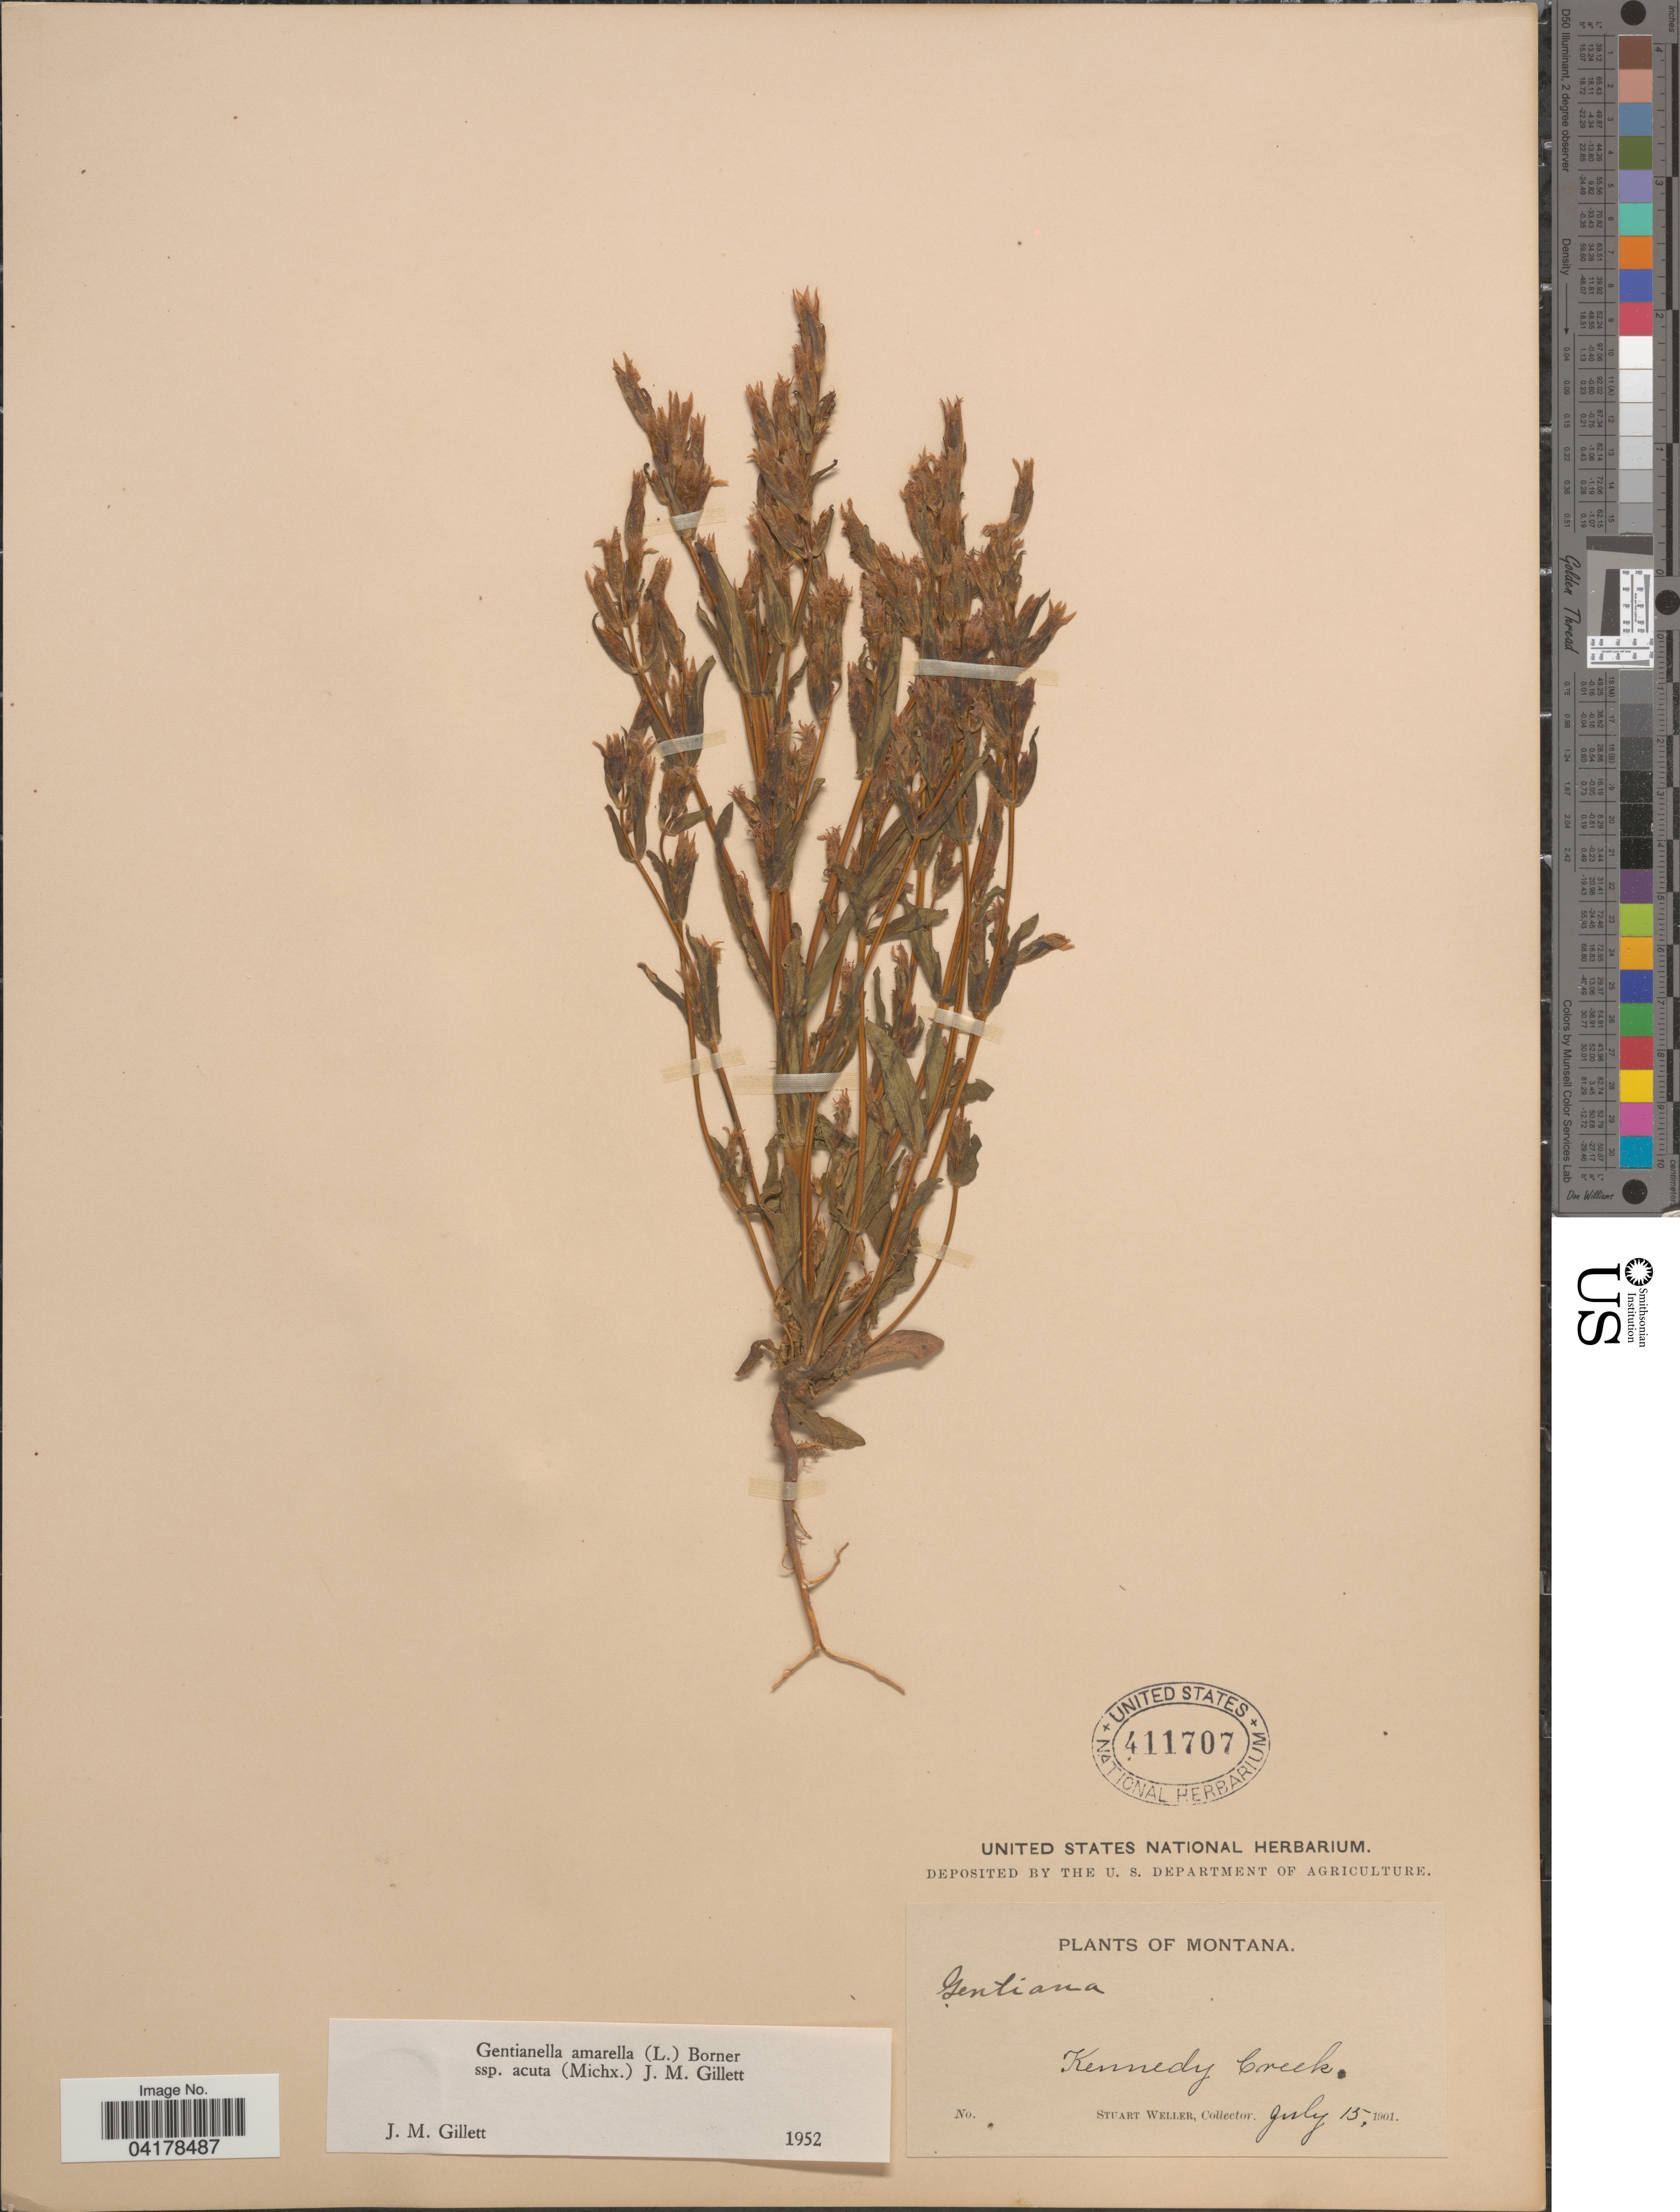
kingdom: Plantae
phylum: Tracheophyta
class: Magnoliopsida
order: Gentianales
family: Gentianaceae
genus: Gentianella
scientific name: Gentianella amarella subsp. acuta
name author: (Michx.) J.M. Gillett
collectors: S. Weller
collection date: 1901-07-15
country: United States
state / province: Montana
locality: Kennedy Creek.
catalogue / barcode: US 411707